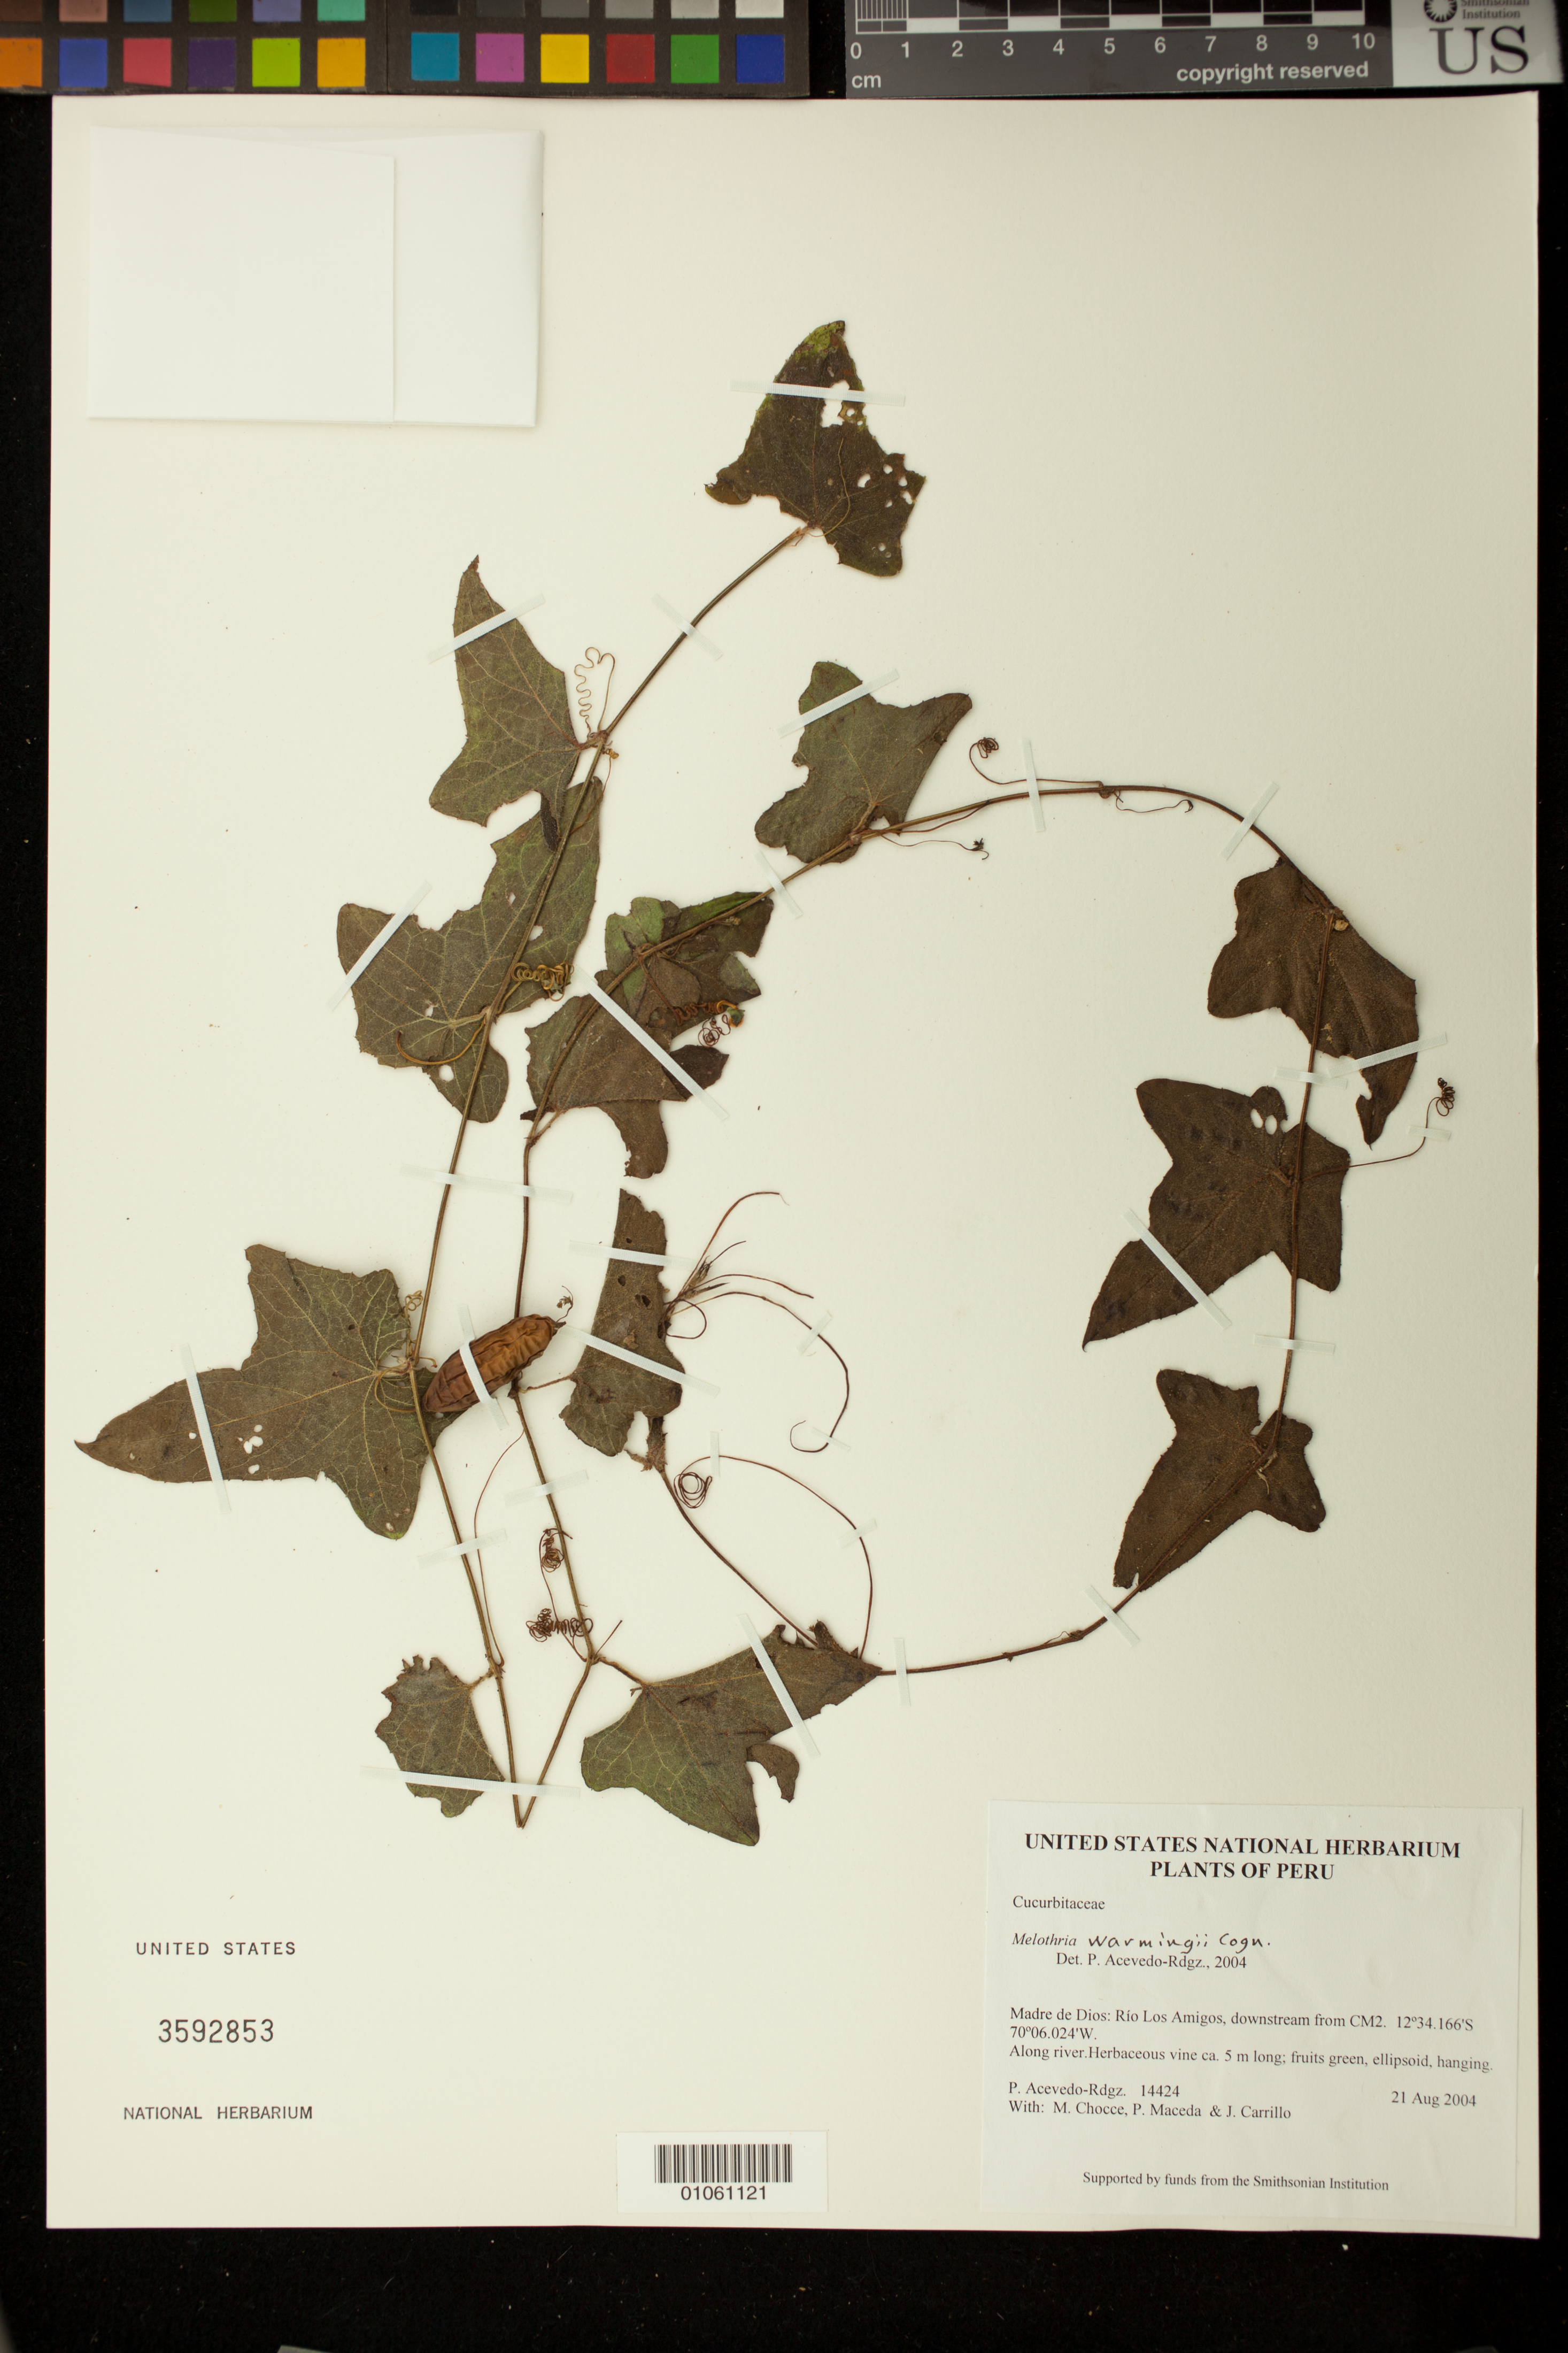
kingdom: Plantae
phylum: Tracheophyta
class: Magnoliopsida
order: Cucurbitales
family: Cucurbitaceae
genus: Melothria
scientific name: Melothria warmingii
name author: Cogn.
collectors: P. Acevedo-Rodr., M. Chocce, P. Maceda & J. Carrillo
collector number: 14424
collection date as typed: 21 Aug 2004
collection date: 2004-08-21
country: Peru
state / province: Madre de Dios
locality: Madre de Dios: Río Los Amigos, downstream from CM2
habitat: Along river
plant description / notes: NY, MO, US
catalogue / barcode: US 3592853